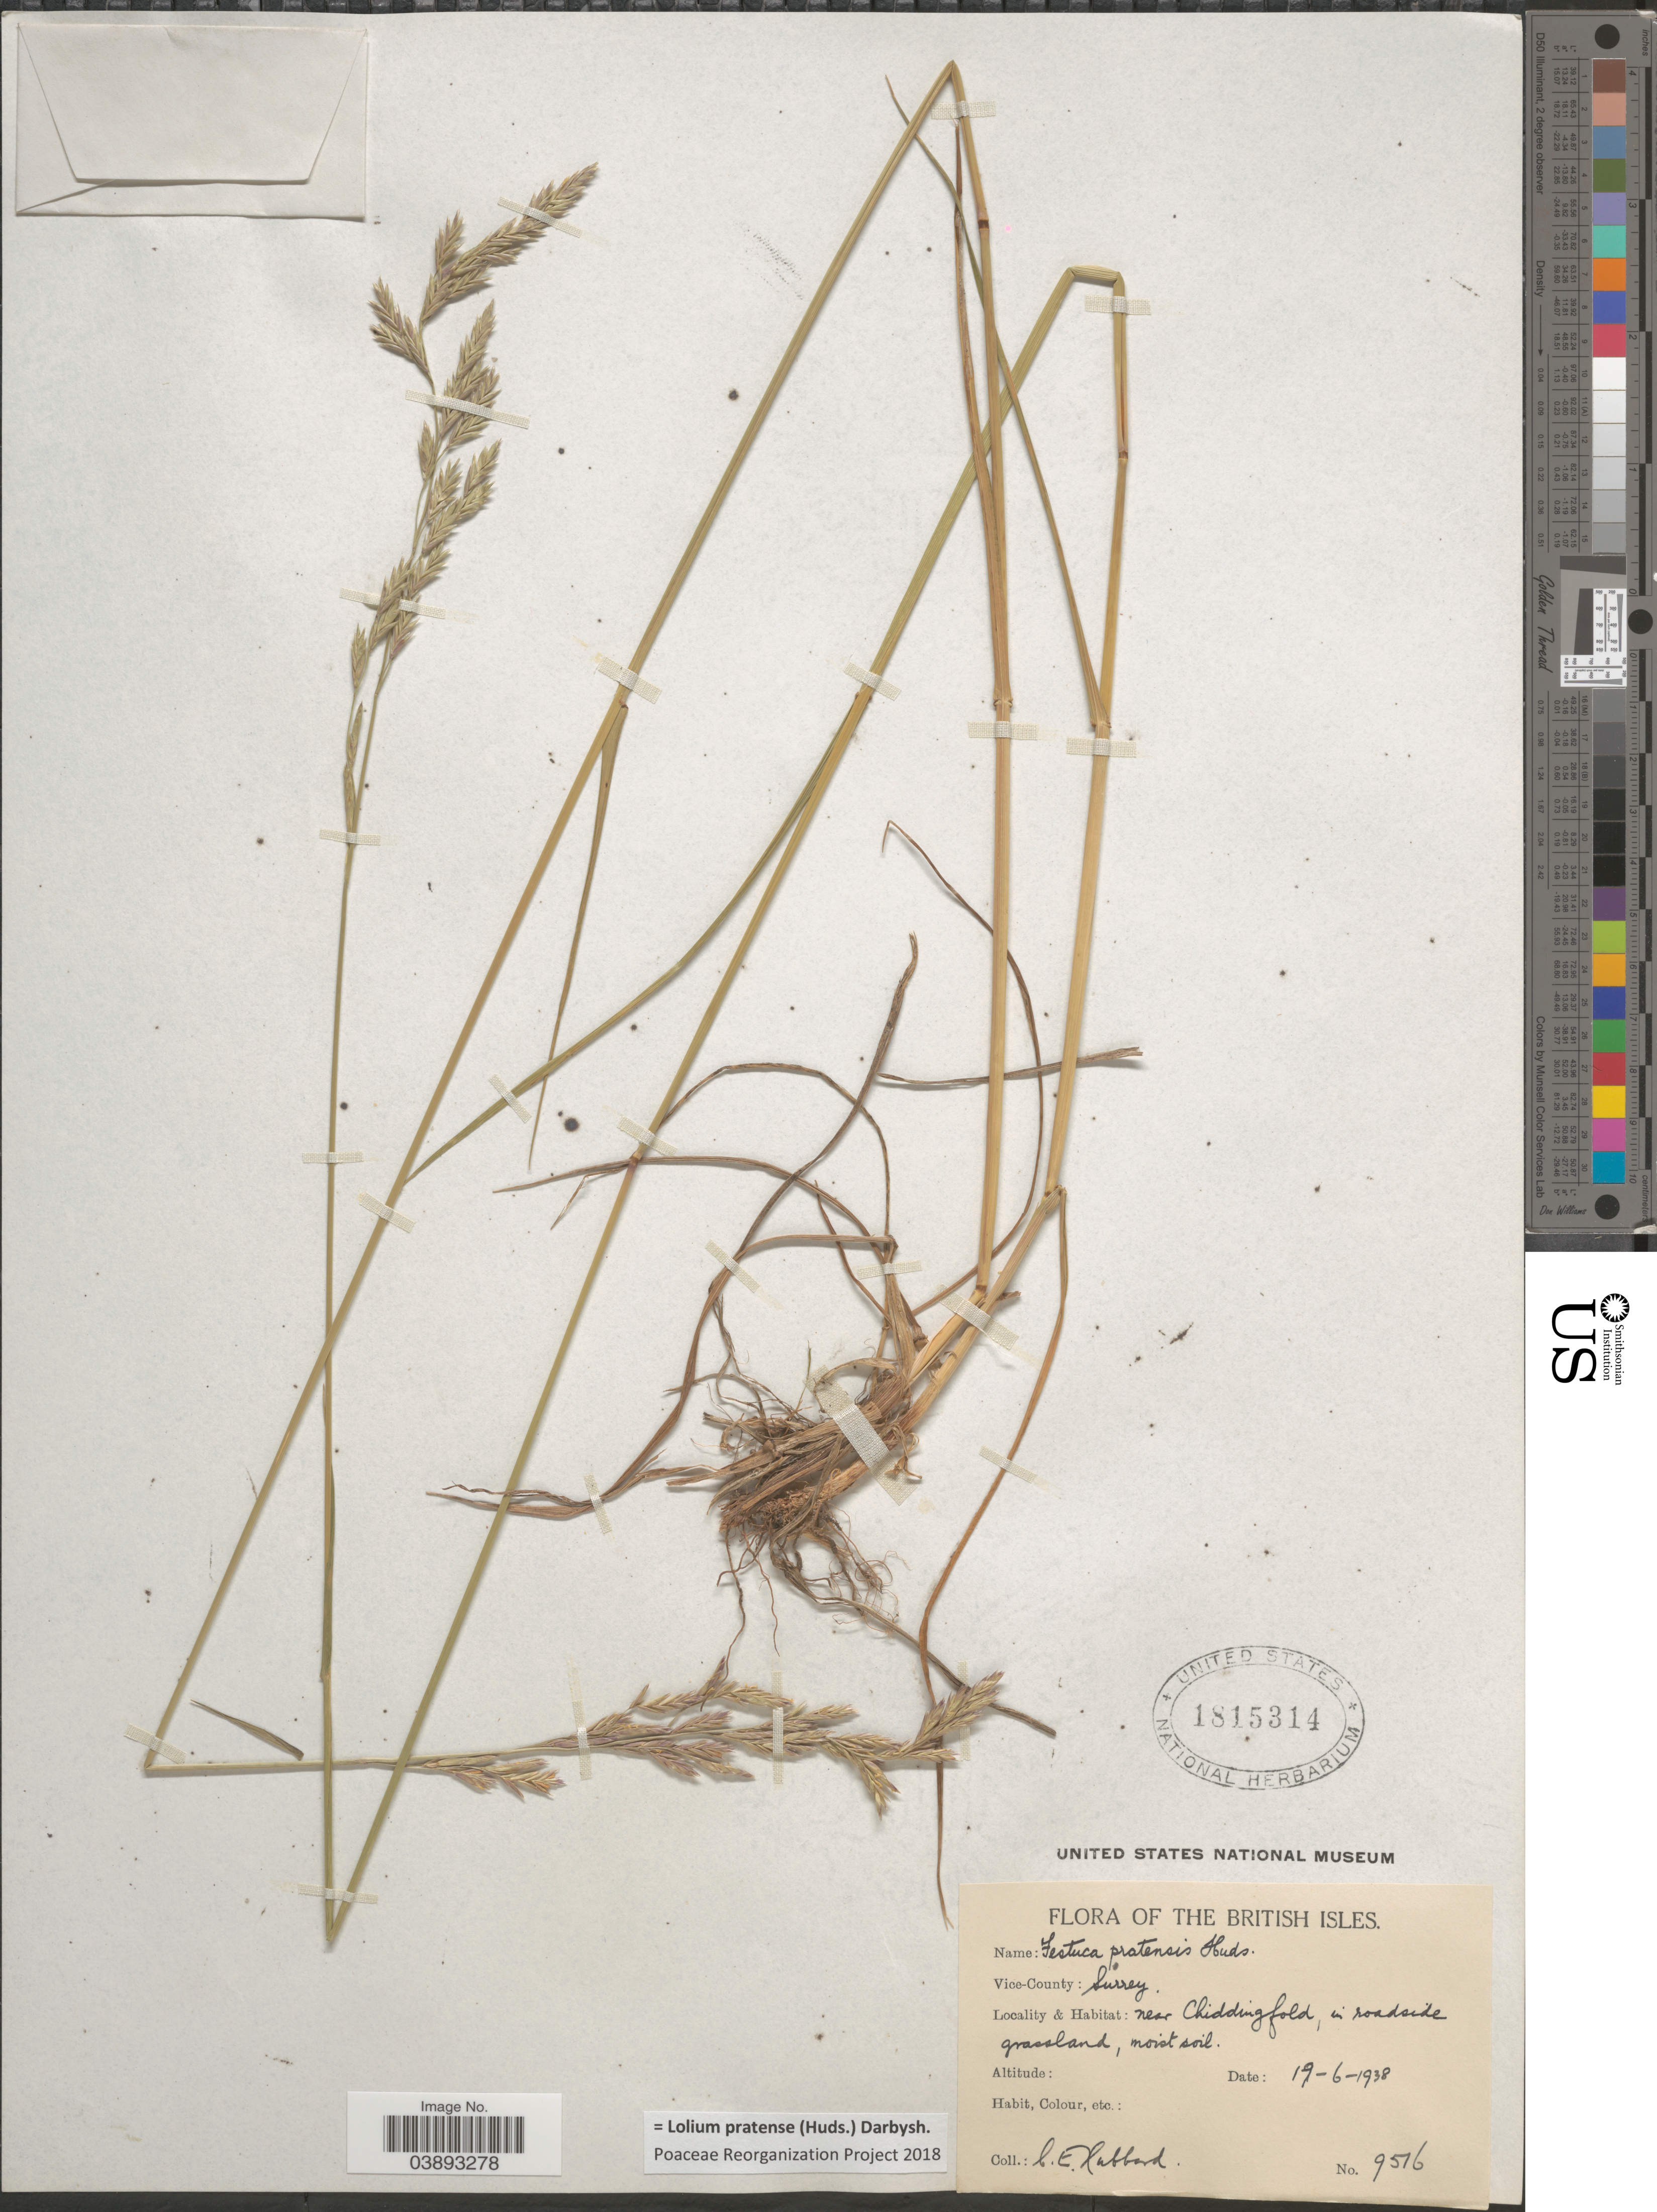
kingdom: Plantae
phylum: Tracheophyta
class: Liliopsida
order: Poales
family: Poaceae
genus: Lolium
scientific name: Lolium pratense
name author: (Huds.) Darbysh.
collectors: C. E. Hubbard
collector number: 9516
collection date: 1938-06-19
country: United Kingdom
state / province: England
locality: The British Isles. Vice-County: Surrey. Near Chiddingfold.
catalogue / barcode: US 1815314